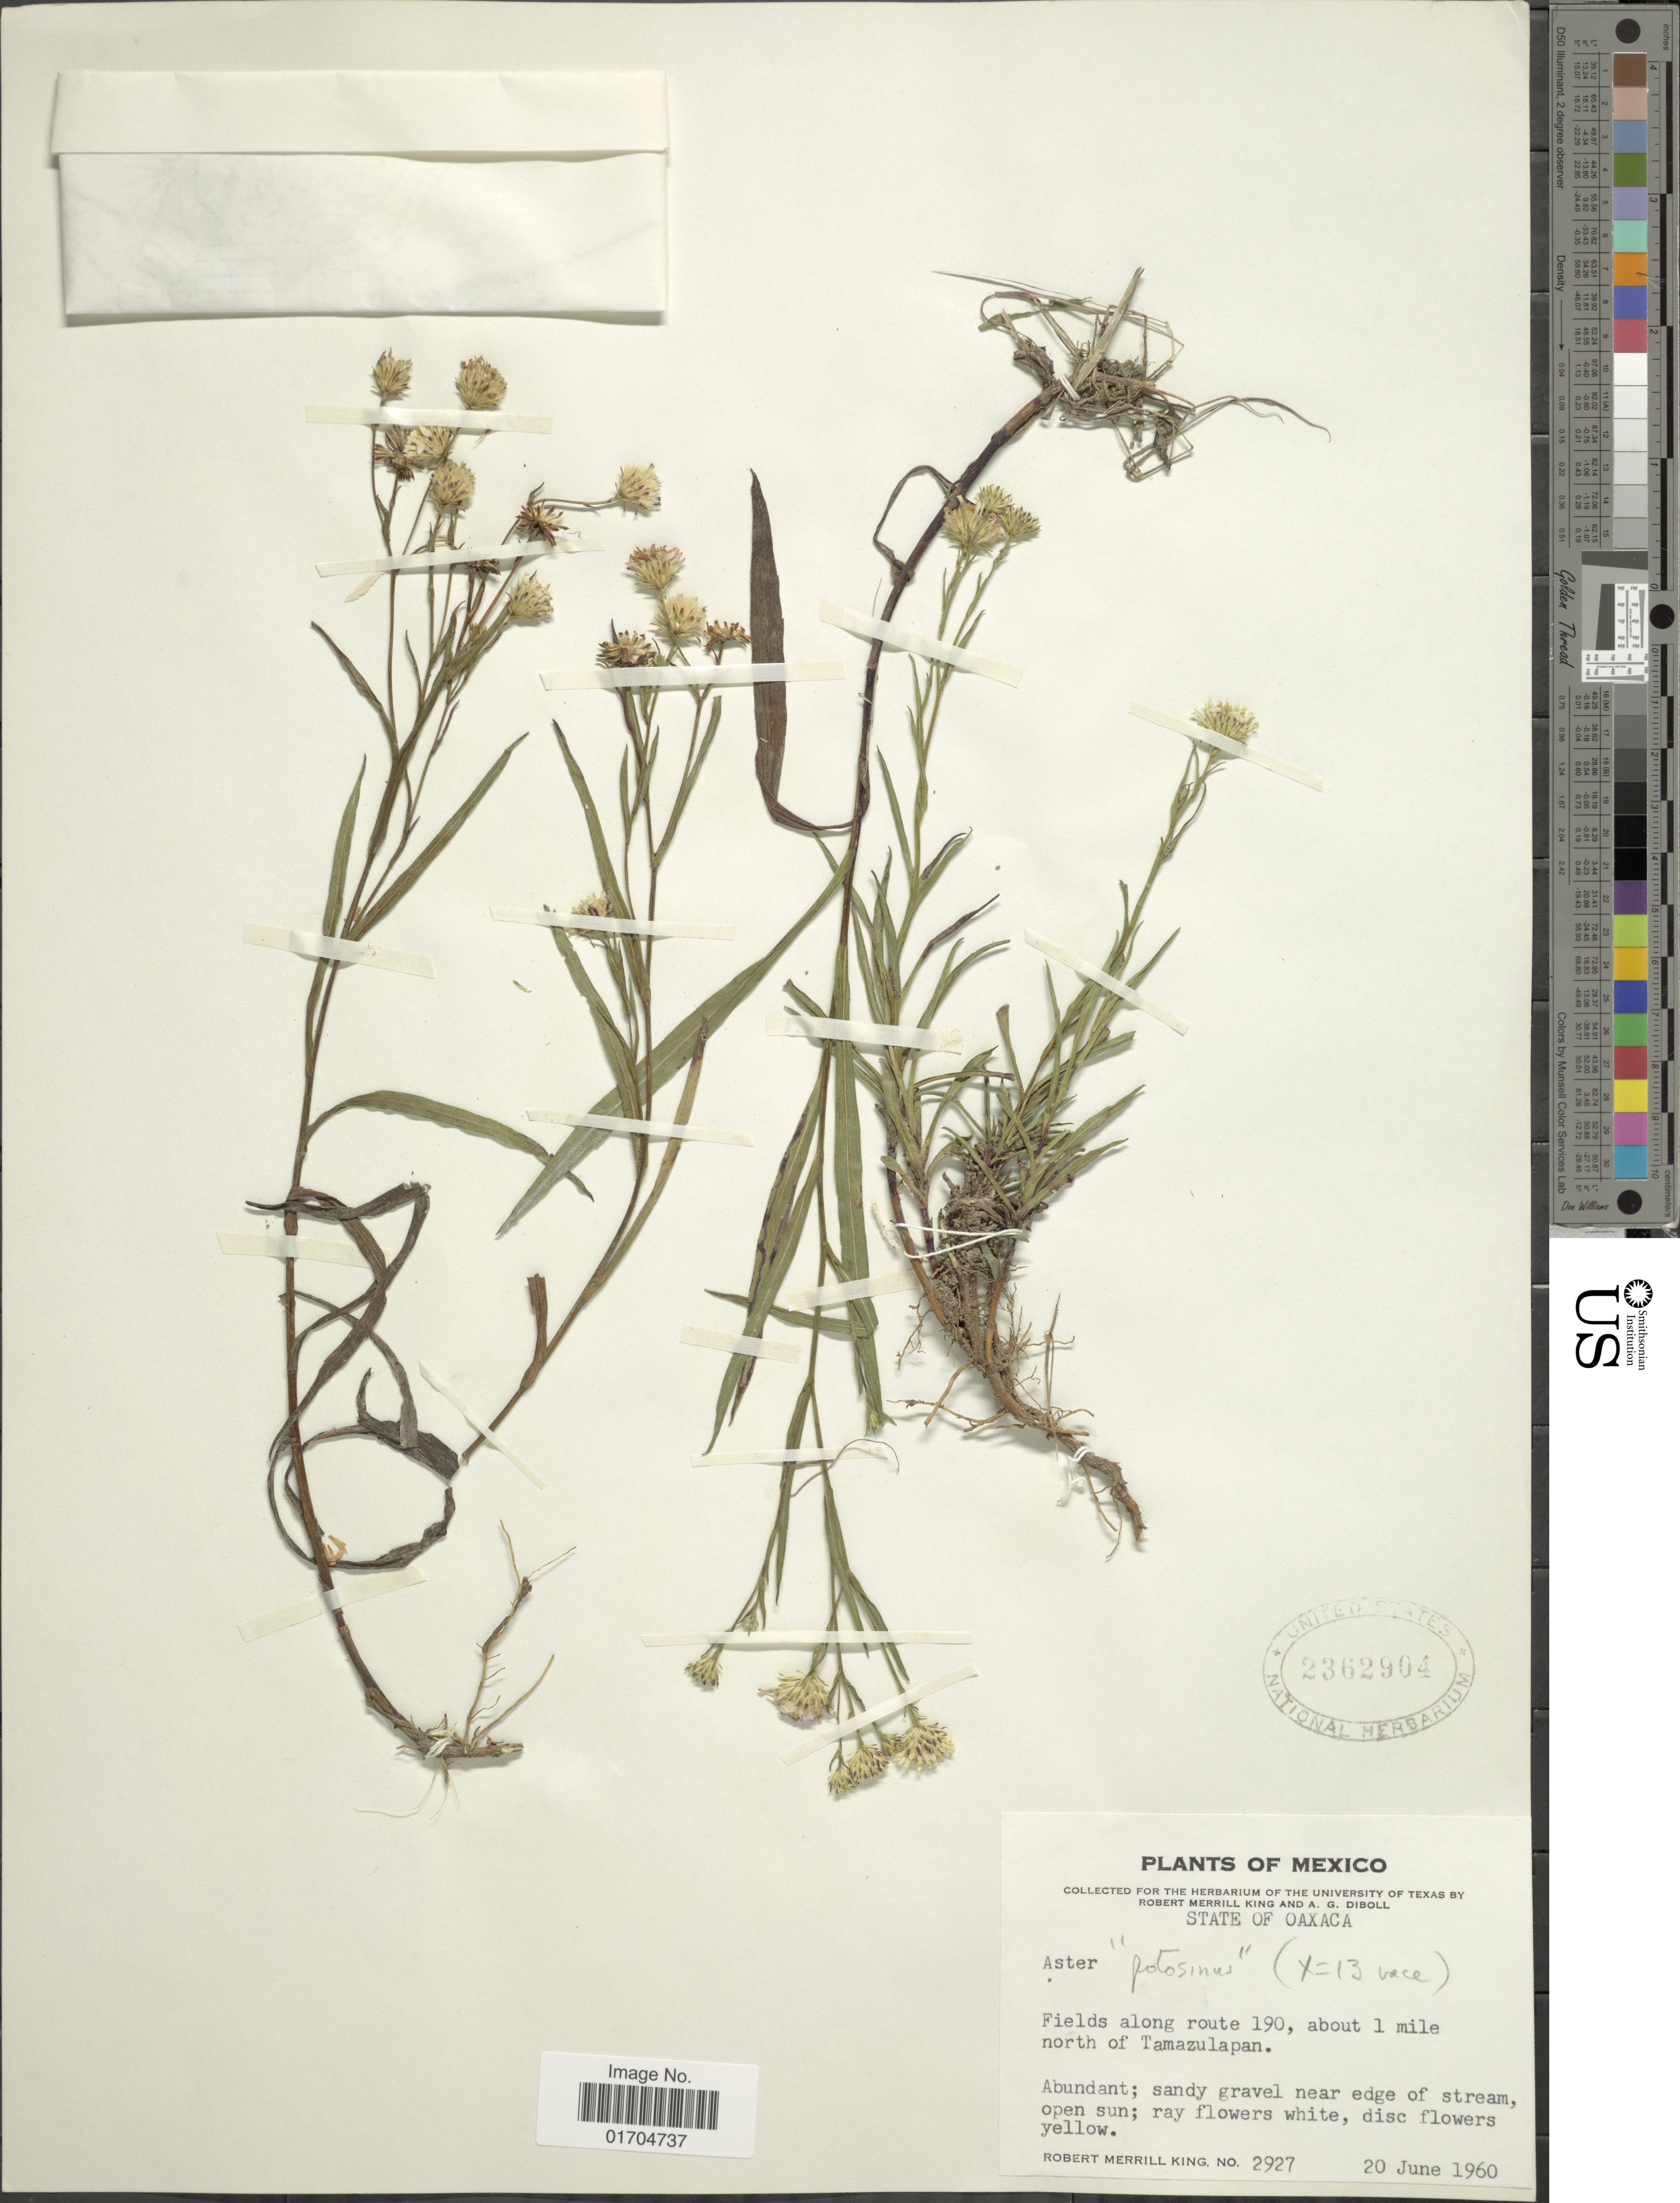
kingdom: Plantae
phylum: Tracheophyta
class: Magnoliopsida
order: Asterales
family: Asteraceae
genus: Symphyotrichum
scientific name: Symphyotrichum potosinum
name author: (A. Gray) G.L. Nesom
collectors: R. M. King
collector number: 2927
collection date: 1960-06-20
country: Mexico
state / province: Oaxaca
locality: State of Oaxaca. Fields along route 190, about 1 mile north of Tamazulapan.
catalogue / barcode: US 2362904